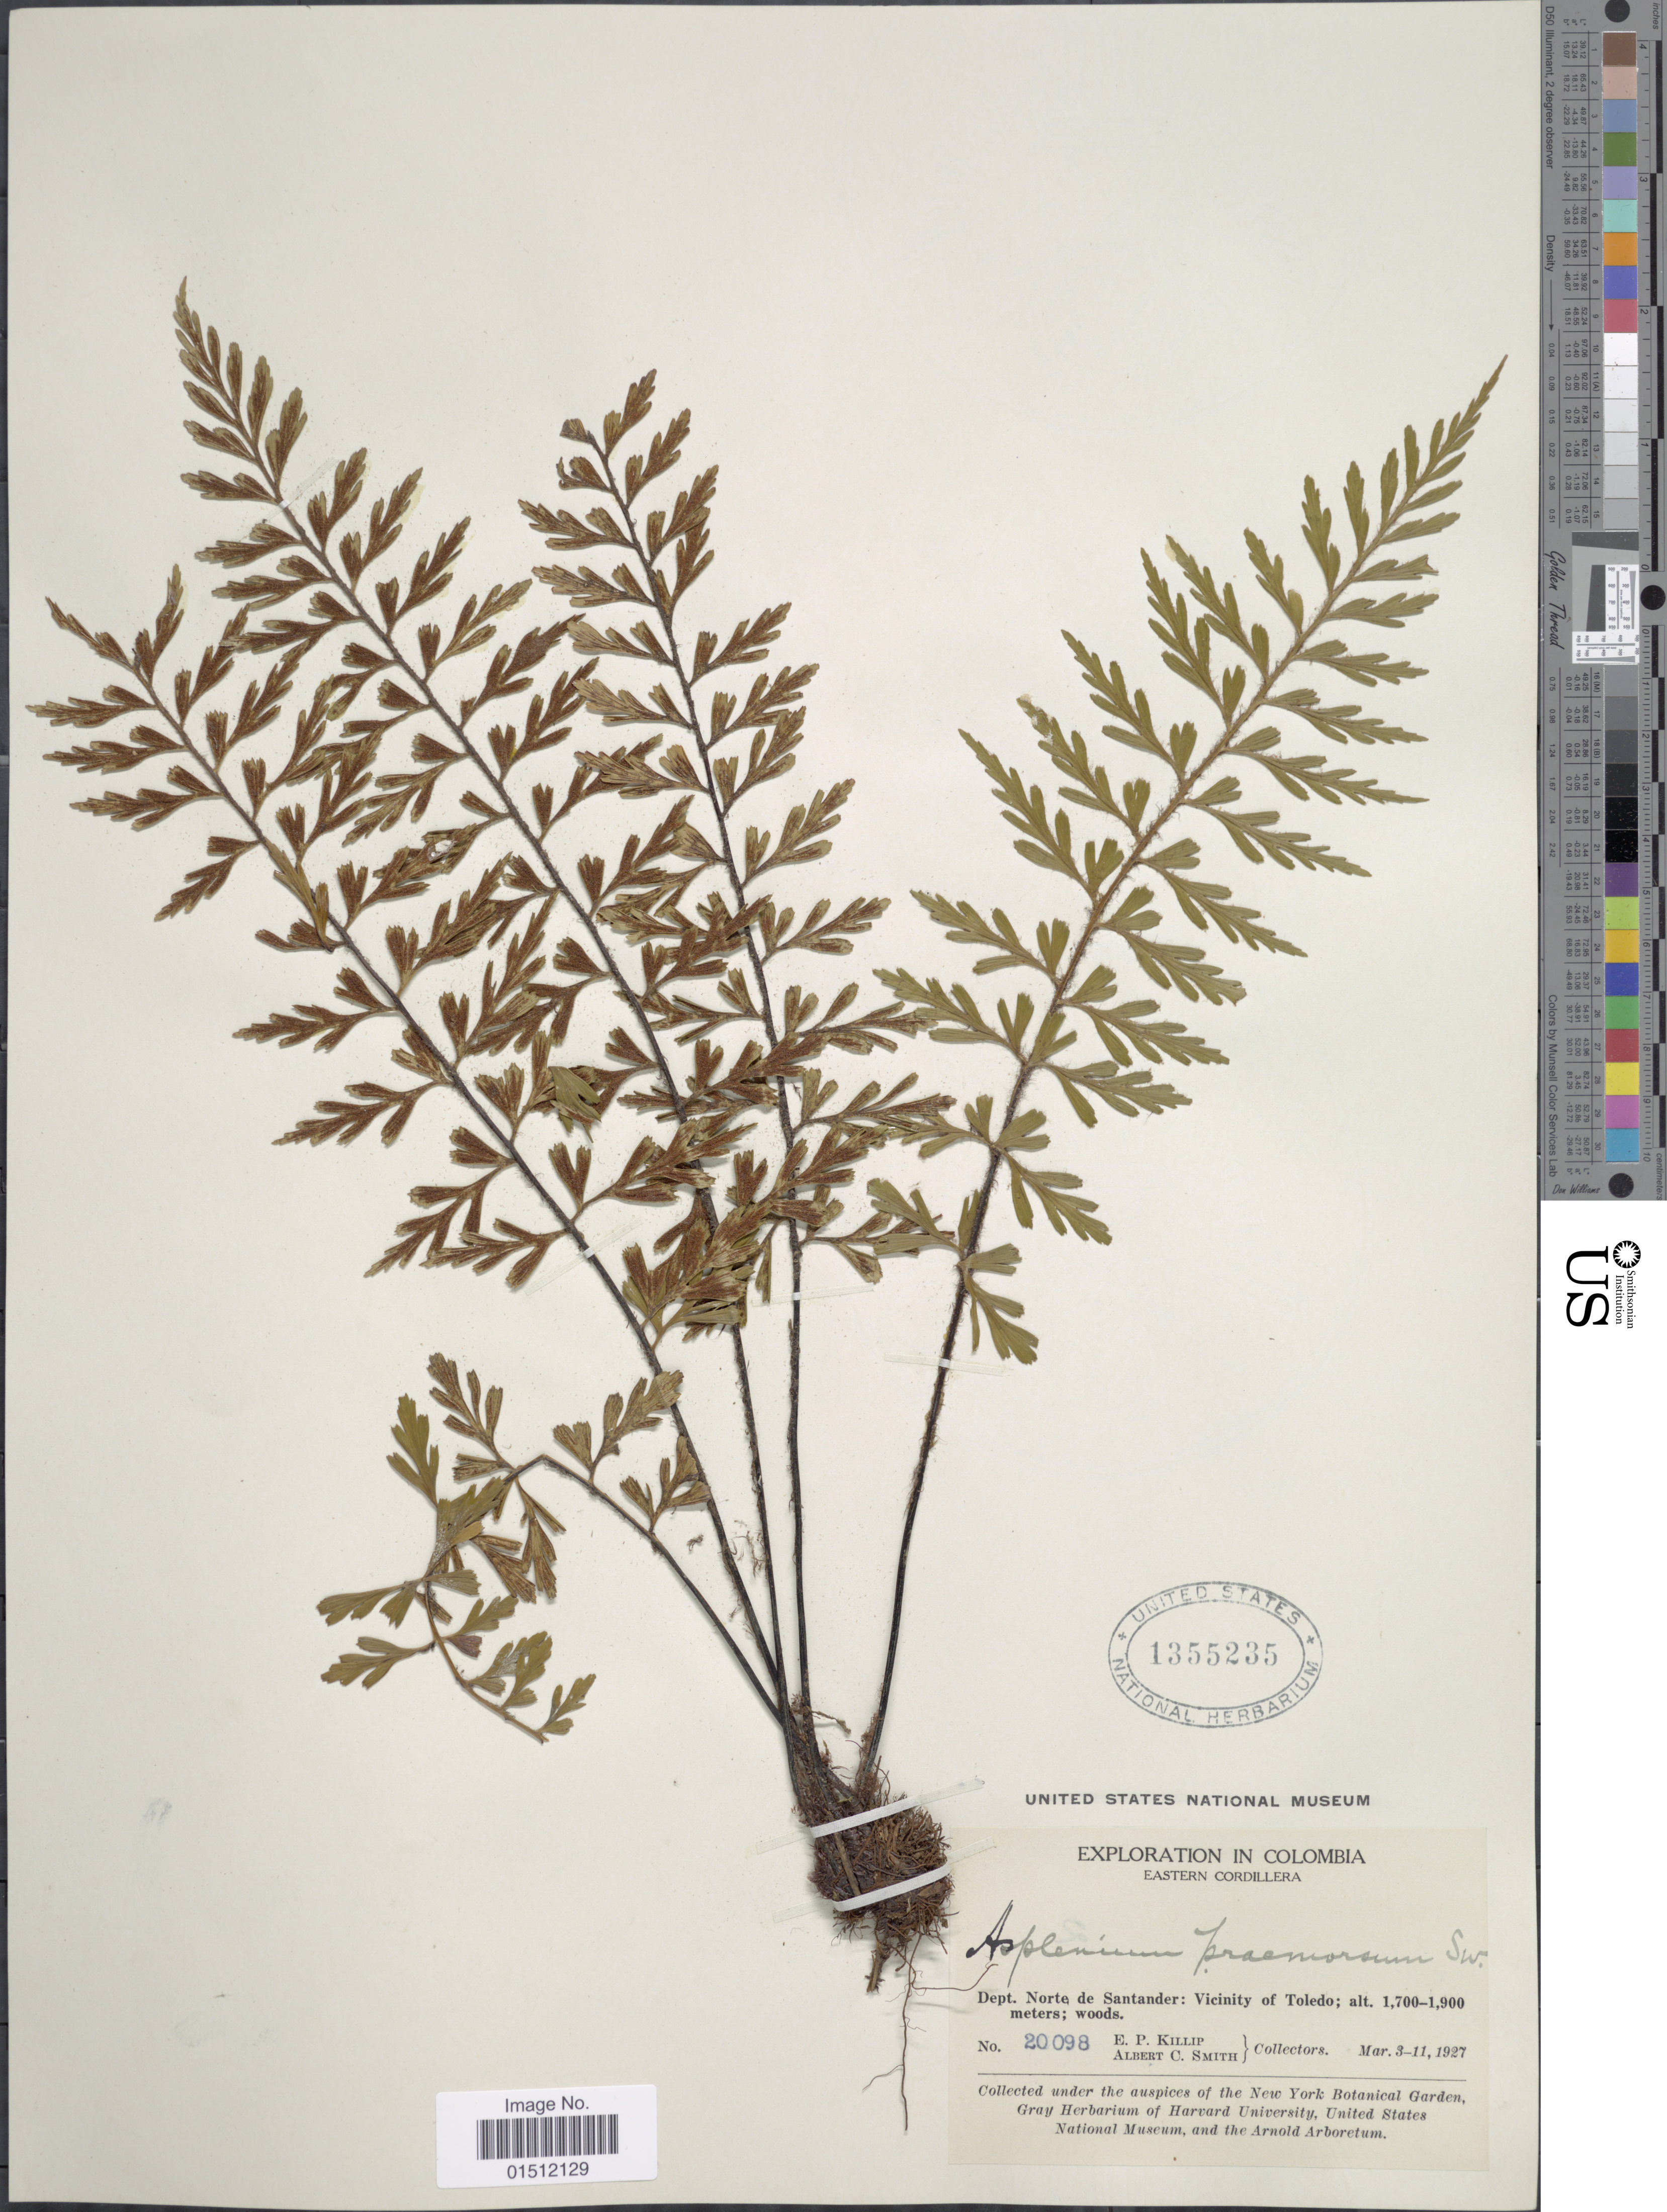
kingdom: Plantae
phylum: Tracheophyta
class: Polypodiopsida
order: Polypodiales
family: Aspleniaceae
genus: Asplenium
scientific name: Asplenium praemorsum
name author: Sw.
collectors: E. P. Killip & A. C. Smith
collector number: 20098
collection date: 1927-03-03/1927-03-11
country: Colombia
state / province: Norte de Santander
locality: Vicinity of Toledo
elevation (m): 1700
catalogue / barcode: US 1355235